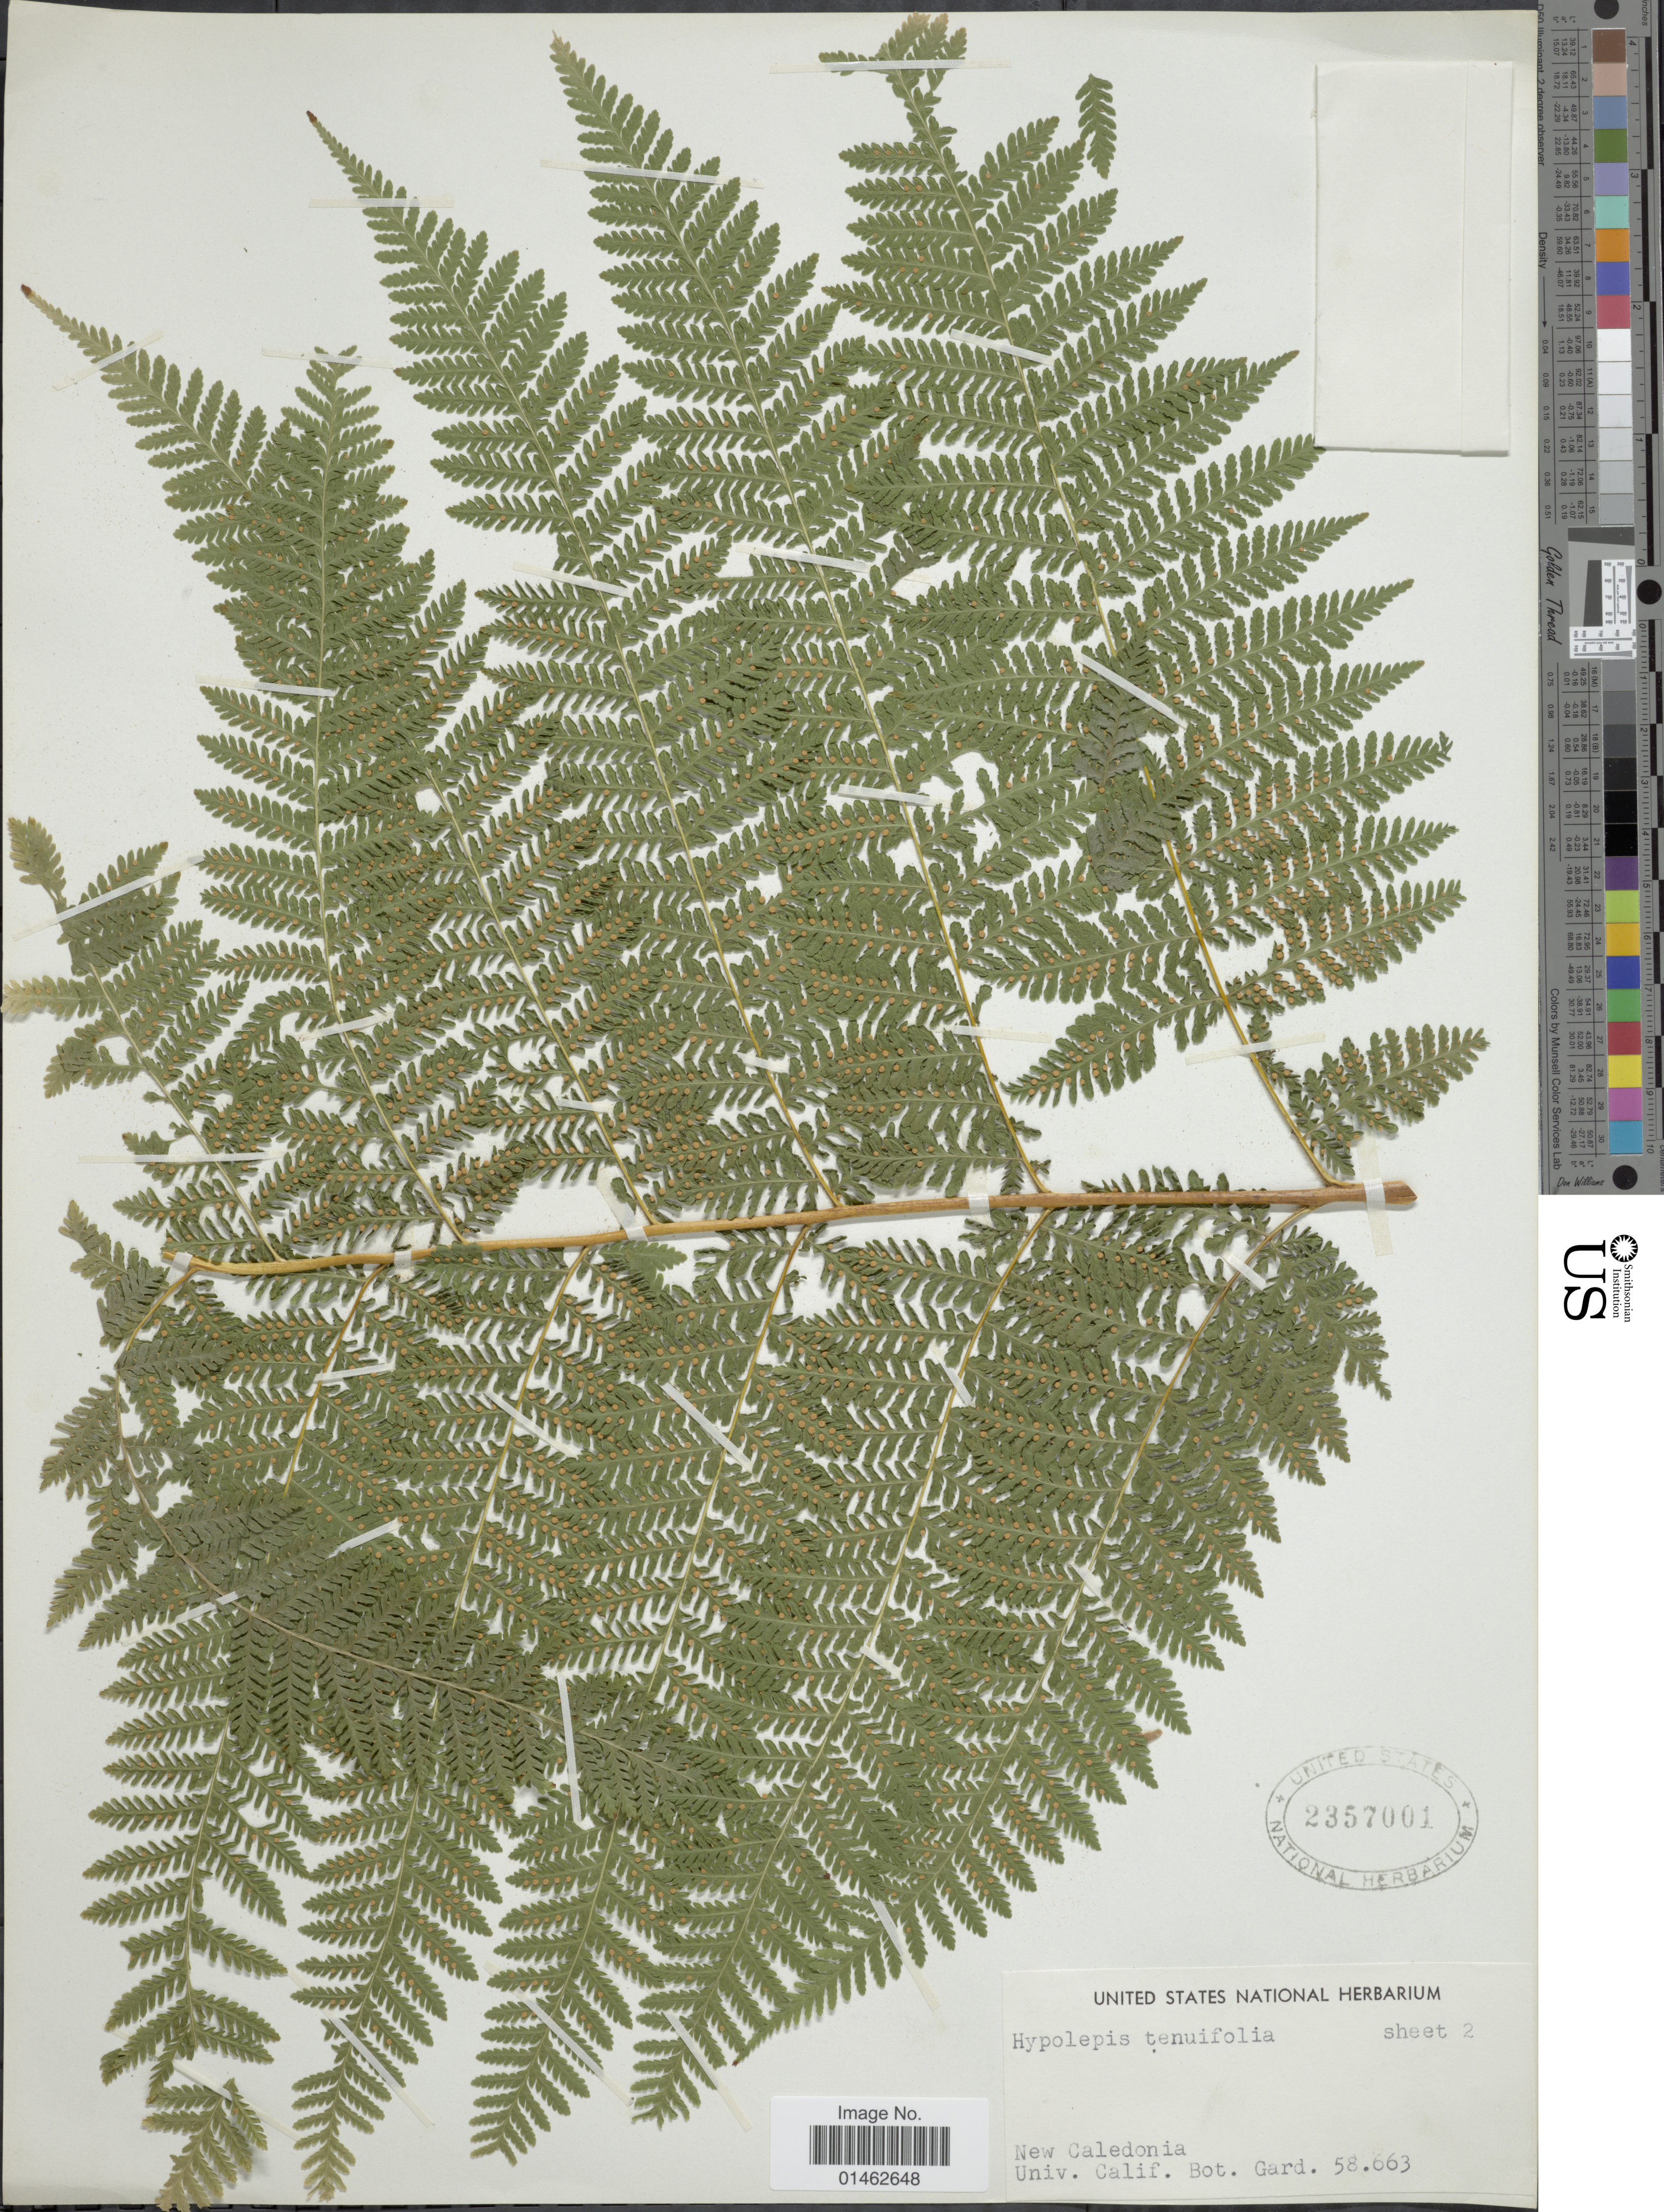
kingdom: Plantae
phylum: Tracheophyta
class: Polypodiopsida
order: Polypodiales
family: Dennstaedtiaceae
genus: Hypolepis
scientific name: Hypolepis tenuifolia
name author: (G. Forst.) Bernh.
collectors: Univ. Calif. Bot. Gard.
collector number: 58663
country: New Caledonia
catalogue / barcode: US 2357001